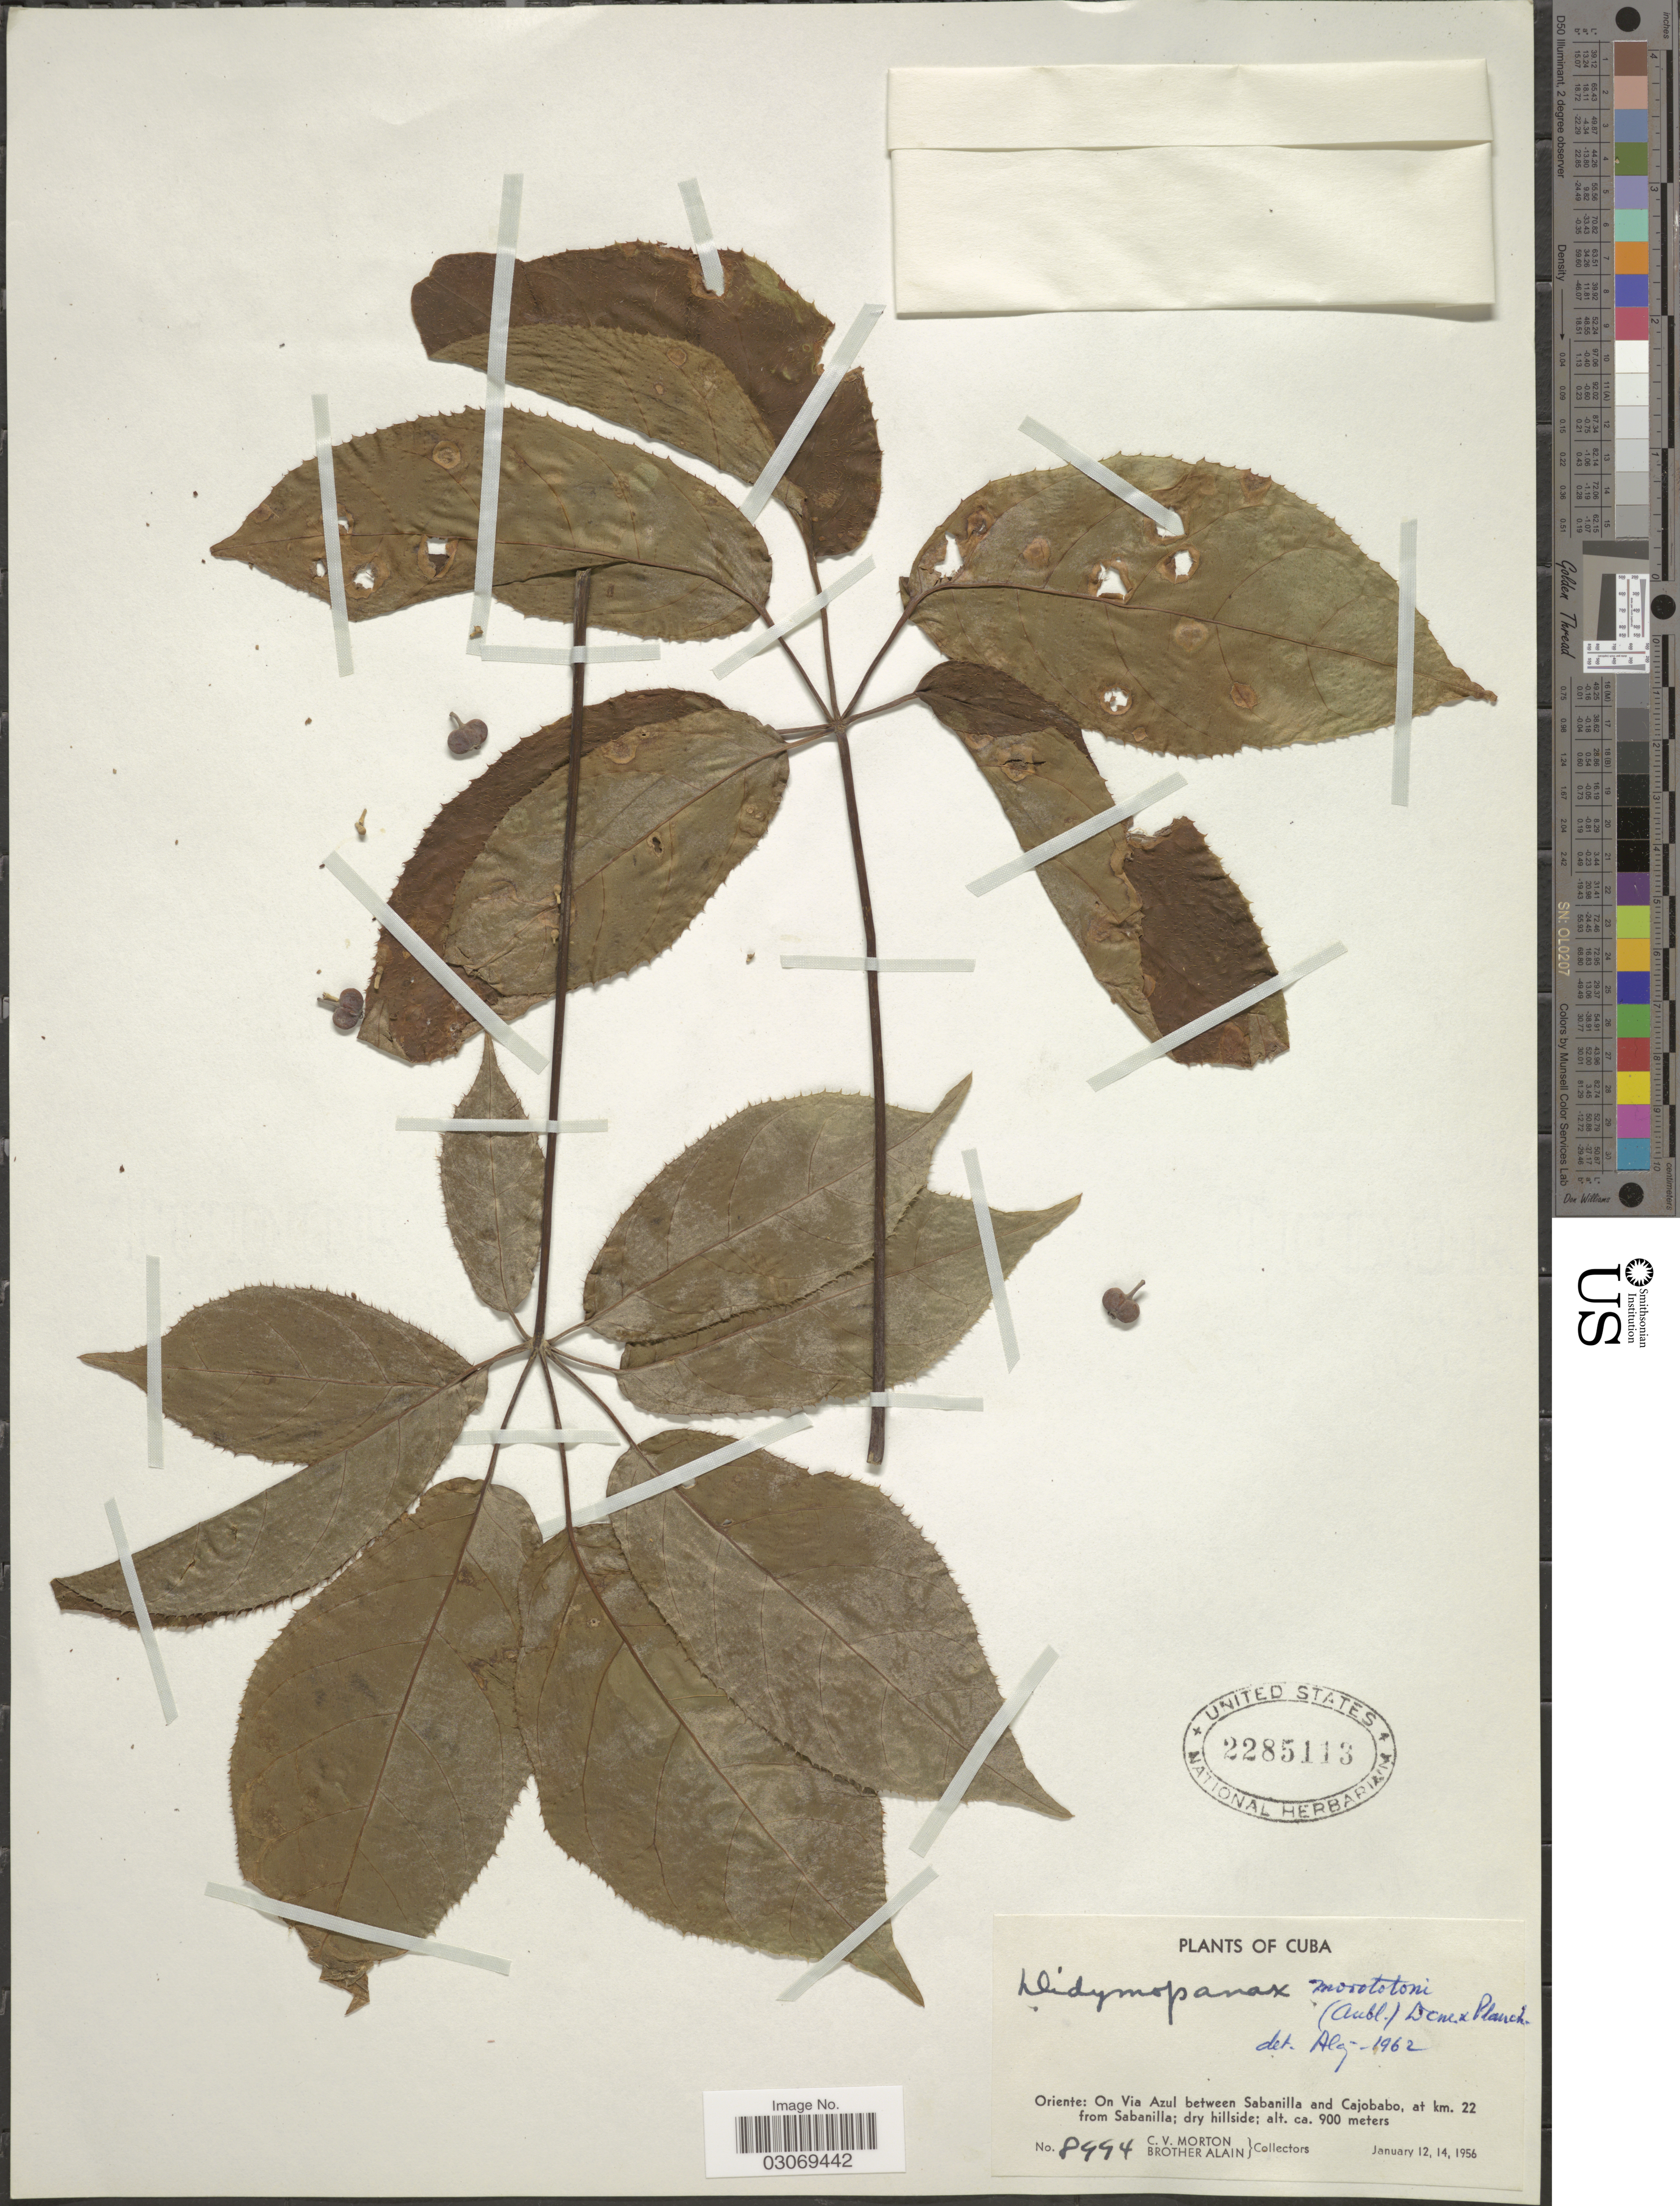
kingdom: Plantae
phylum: Tracheophyta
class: Magnoliopsida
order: Apiales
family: Araliaceae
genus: Schefflera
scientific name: Schefflera morototoni (Aubl.) Maguire, Steyerm. & Frodin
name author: (Aubl.) Maguire et al.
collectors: C. V. Morton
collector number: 8994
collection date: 1956-01-12/1956-01-14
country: Cuba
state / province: Oriente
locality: On Via Azul between Sabanilla and Cajobabo, at km. 22 from Sabanilla.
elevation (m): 900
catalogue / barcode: US 2285113